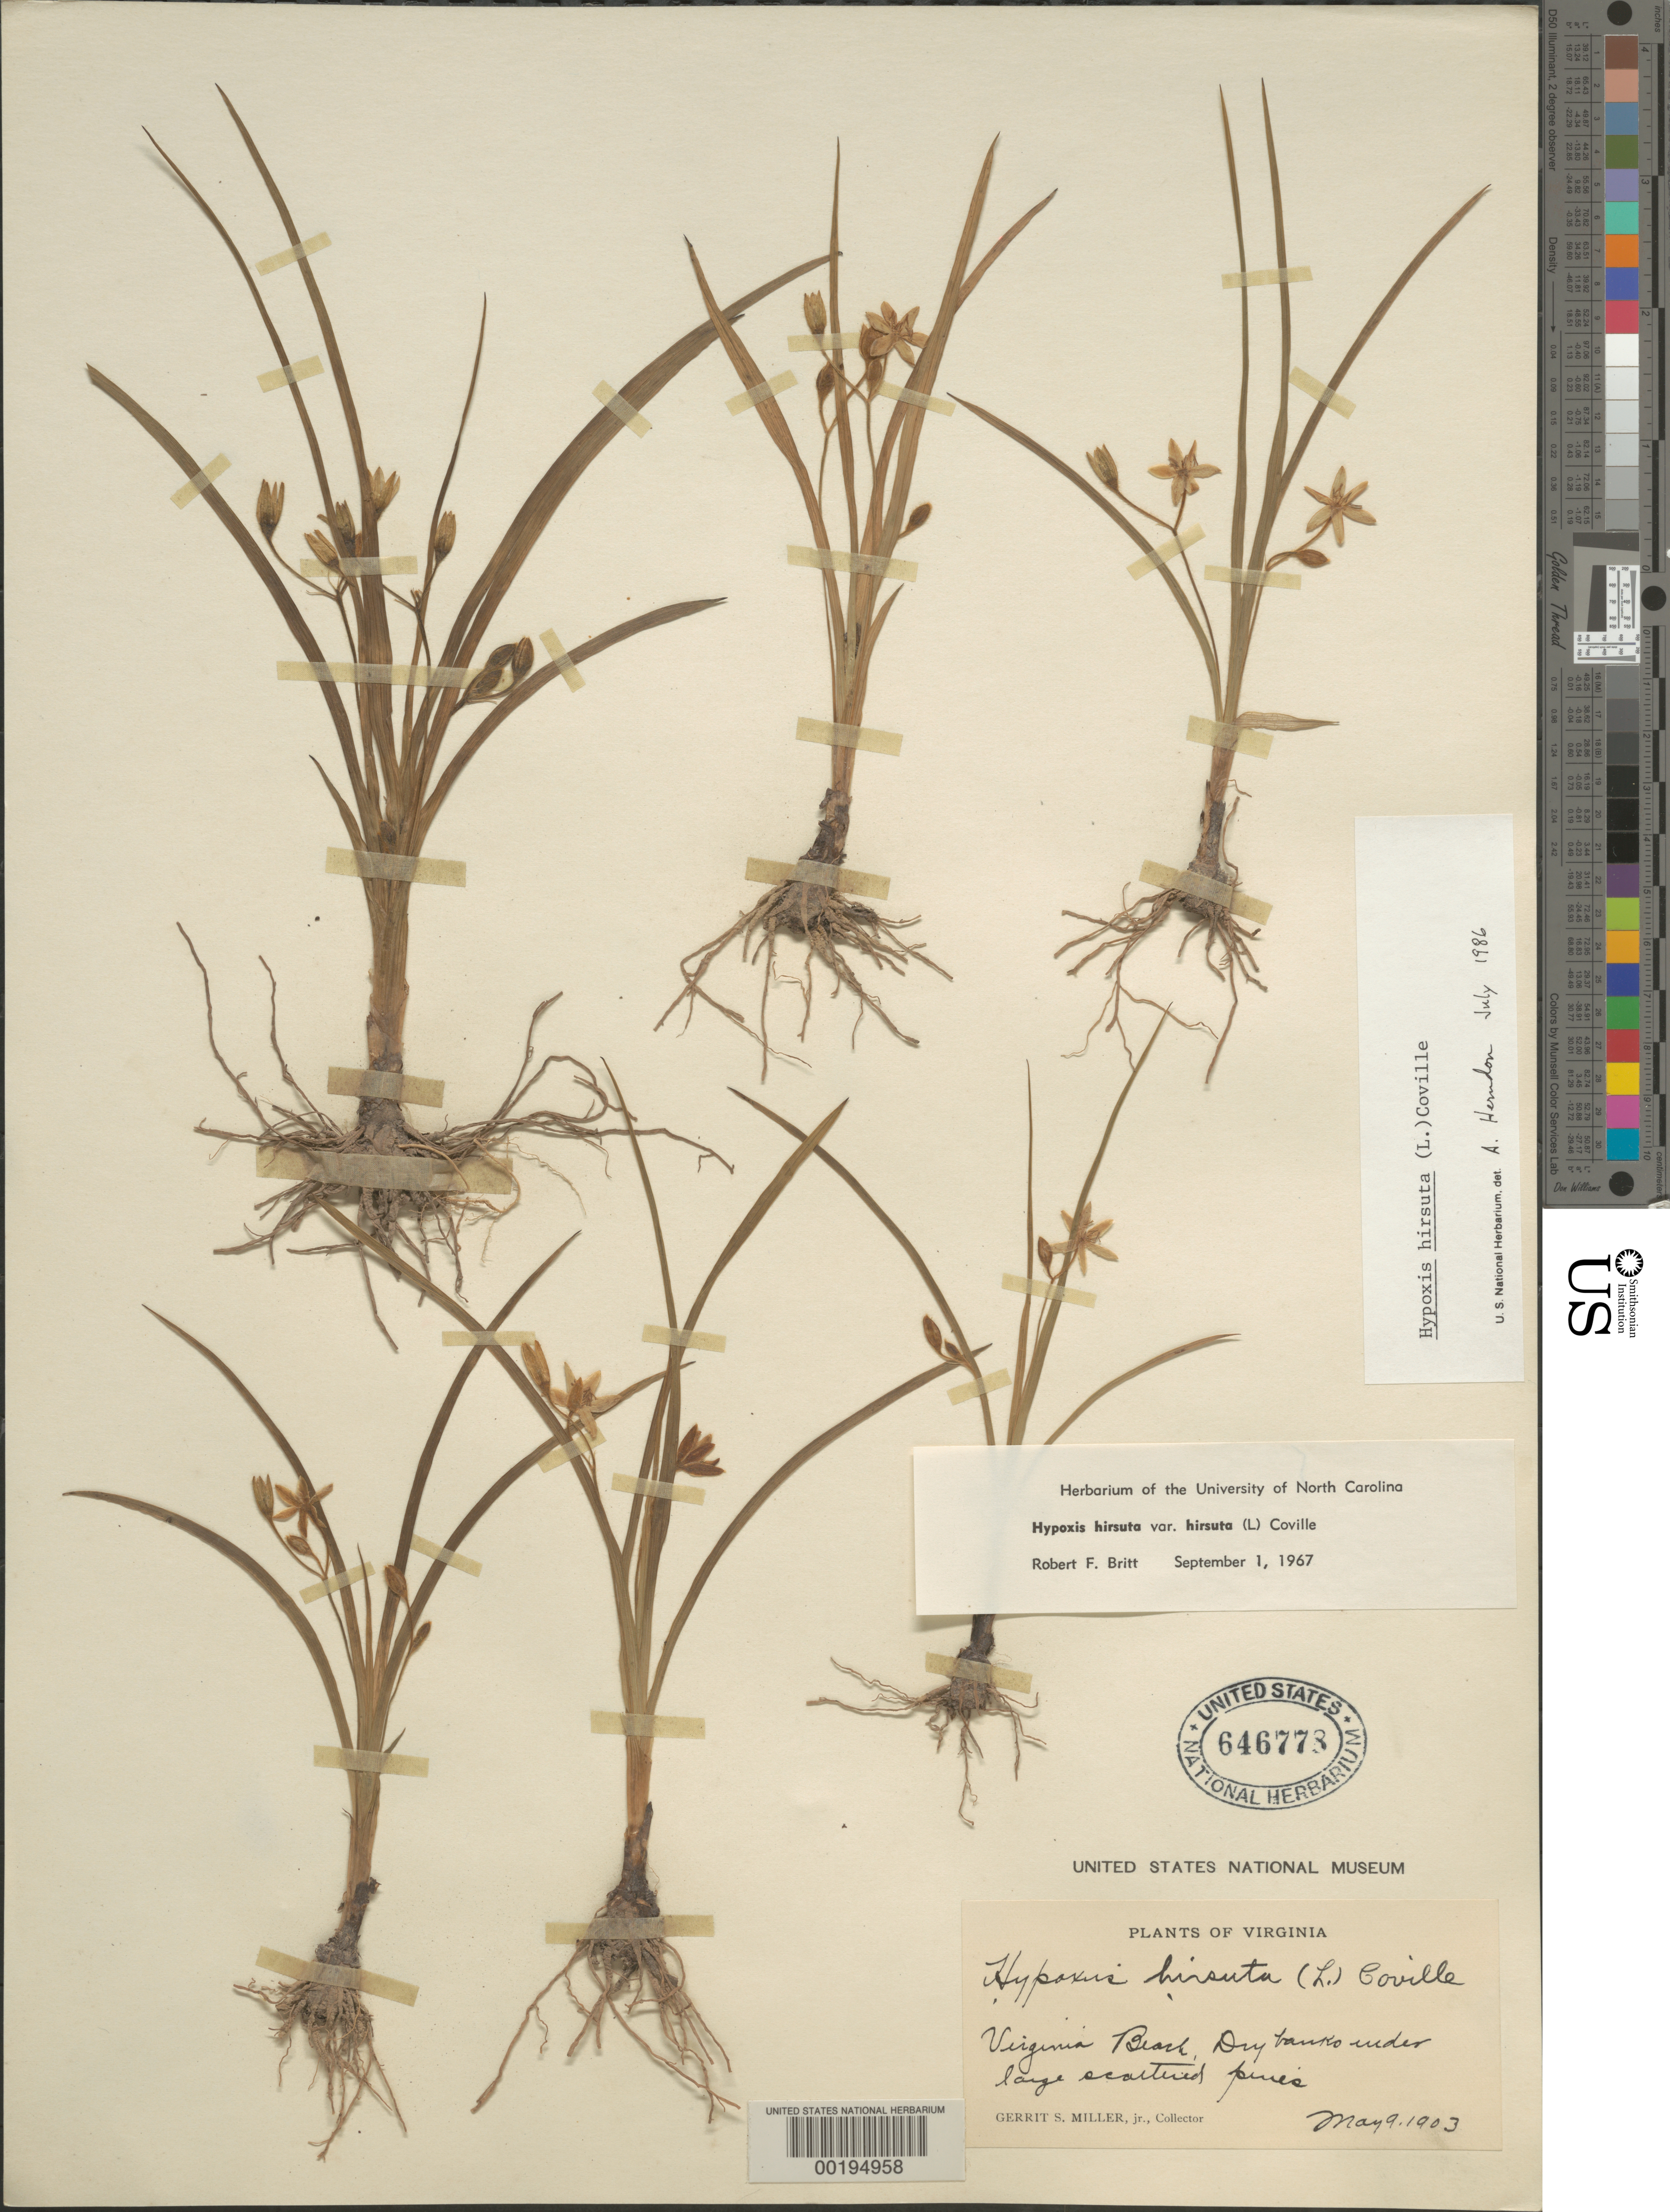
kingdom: Plantae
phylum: Tracheophyta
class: Liliopsida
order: Asparagales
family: Hypoxidaceae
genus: Hypoxis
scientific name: Hypoxis hirsuta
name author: (L.) Coville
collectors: G. S. Miller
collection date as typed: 09 May 1903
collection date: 1903-05-09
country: United States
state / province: Virginia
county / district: City of Virginia Beach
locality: Virginia beach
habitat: Dry banks under large scattered pines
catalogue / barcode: US 646778